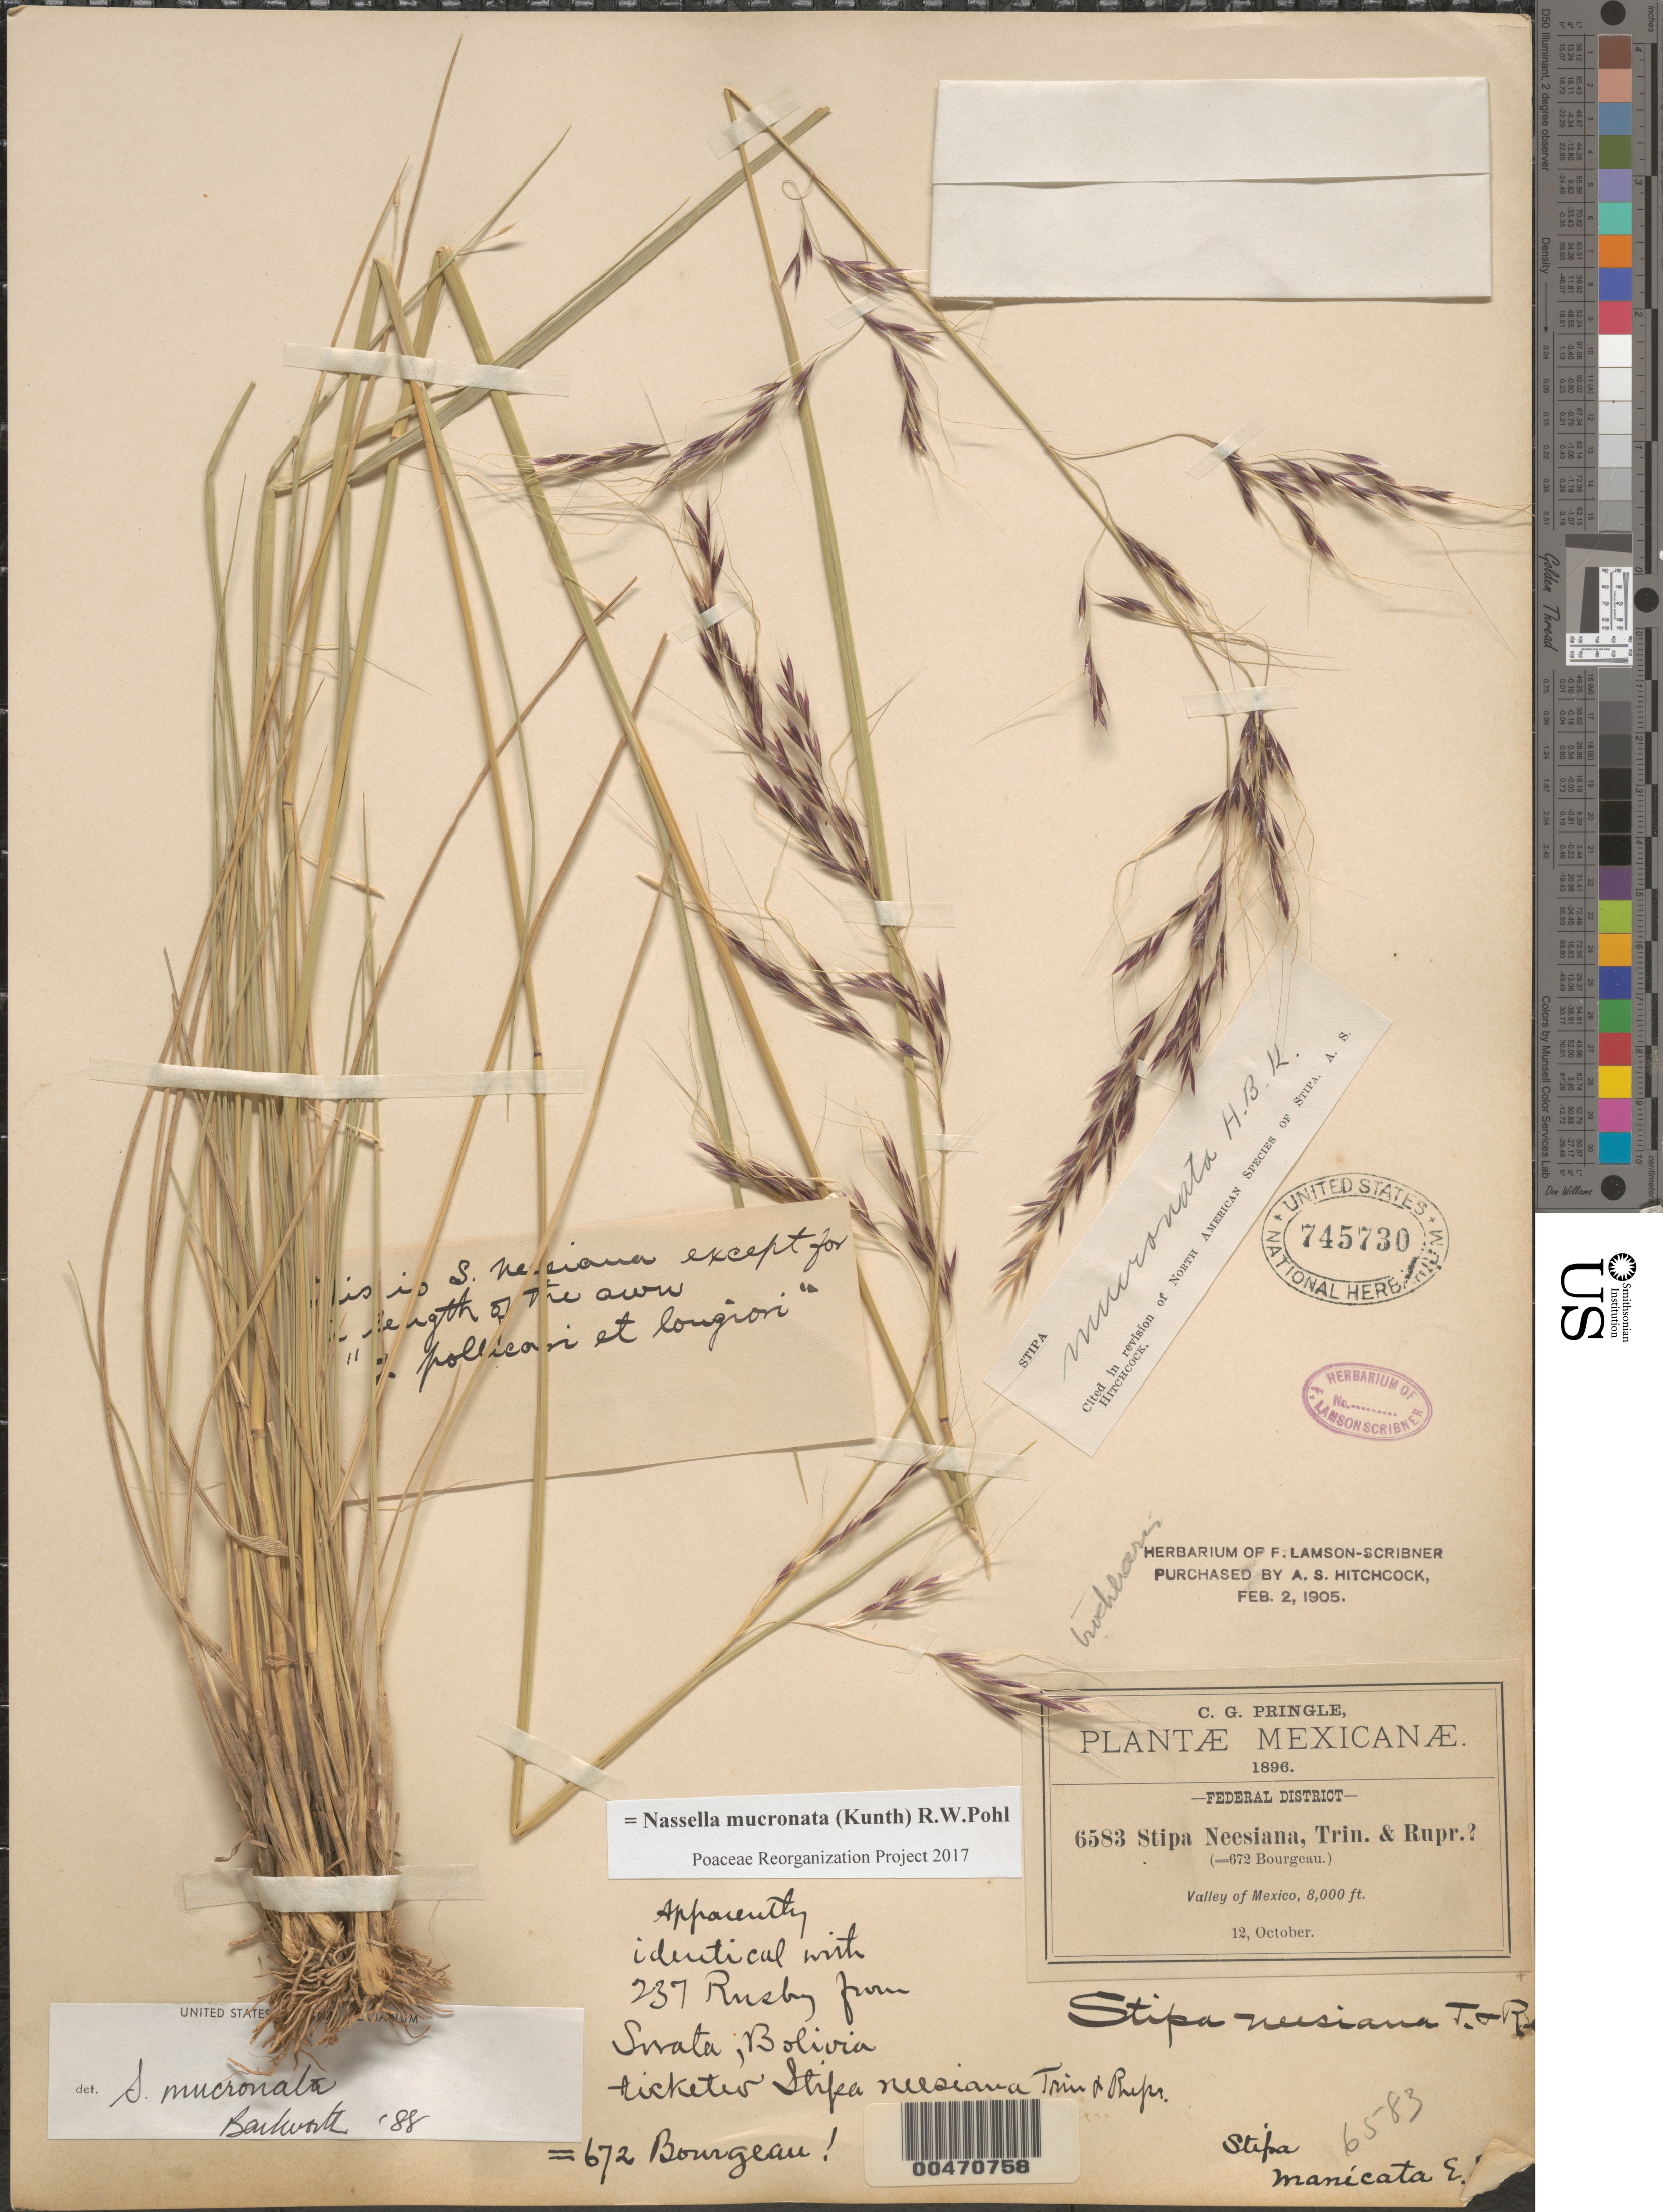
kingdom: Plantae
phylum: Tracheophyta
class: Liliopsida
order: Poales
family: Poaceae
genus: Nassella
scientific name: Nassella mucronata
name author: (Kunth) R.W. Pohl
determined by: Poaceae Reorganization Project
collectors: C. G. Pringle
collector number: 6583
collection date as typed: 12 Oct 1896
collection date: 1896-10-12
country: Mexico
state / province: Distrito Federal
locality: Valley of Mexico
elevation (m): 2438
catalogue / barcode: US 745730